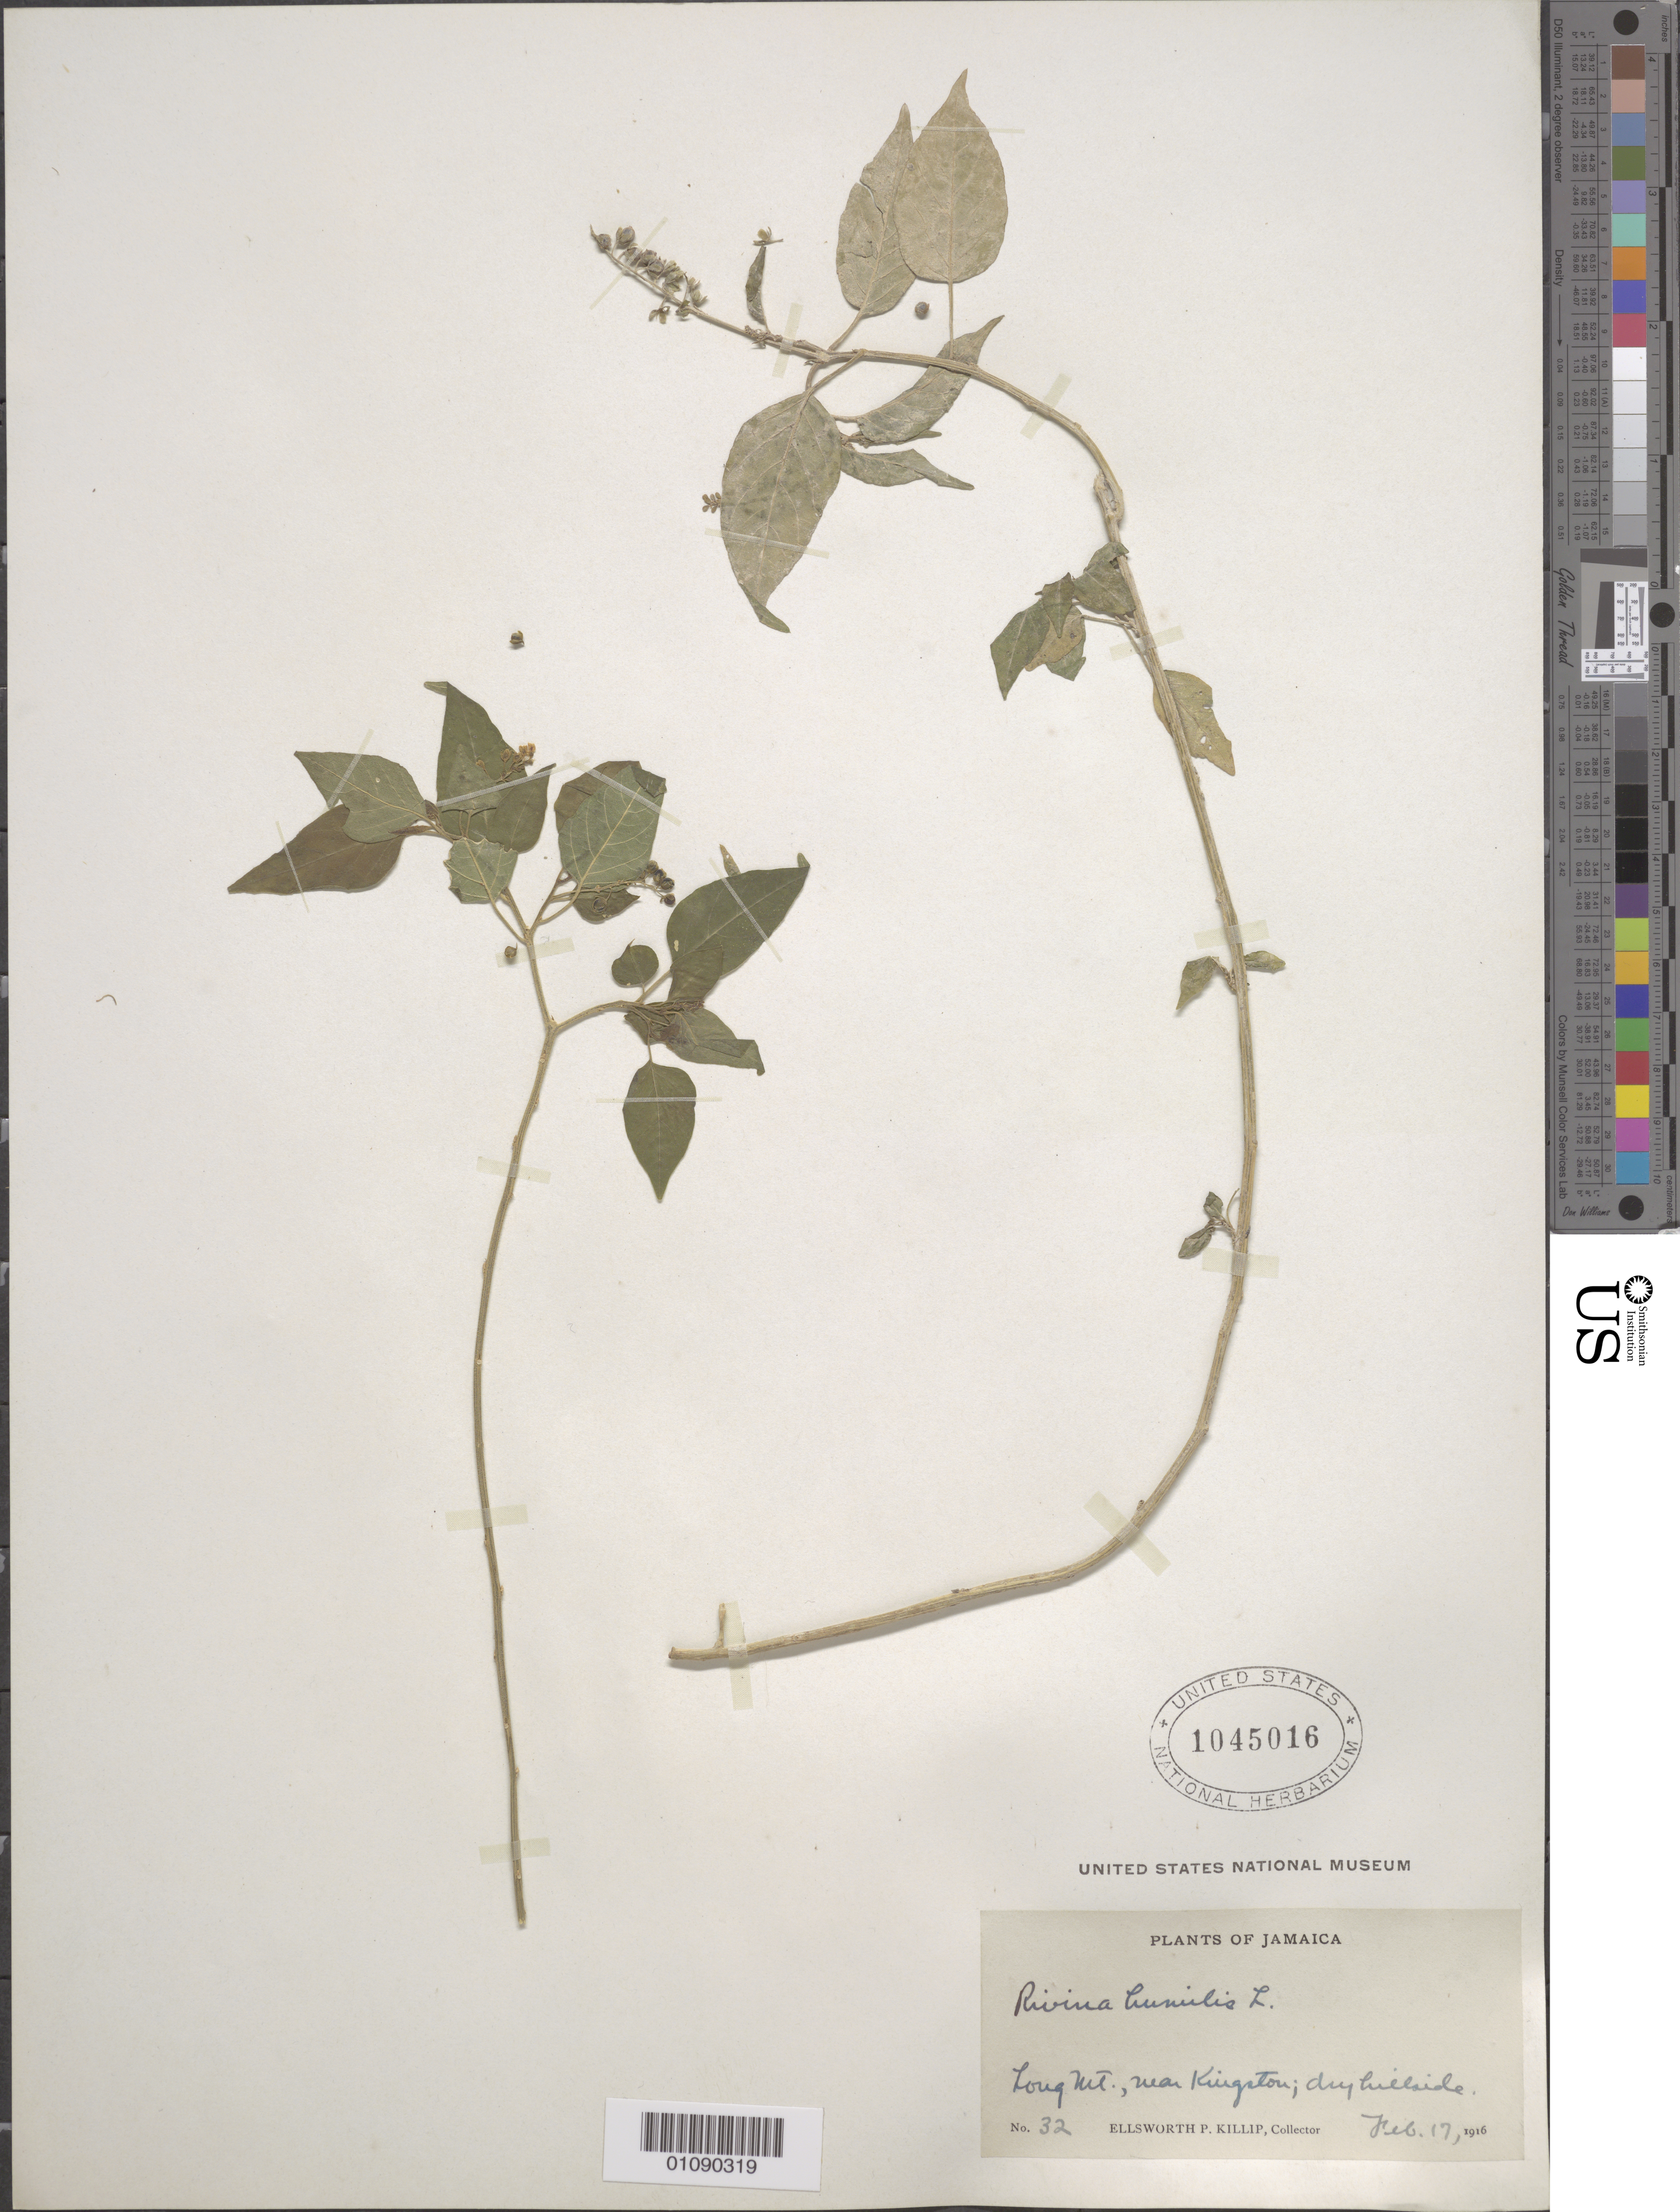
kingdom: Plantae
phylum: Tracheophyta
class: Magnoliopsida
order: Caryophyllales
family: Phytolaccaceae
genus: Rivina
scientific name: Rivina humilis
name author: L.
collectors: E. P. Killip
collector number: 32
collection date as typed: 17 Feb 1916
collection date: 1916-02-17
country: Jamaica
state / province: Kingston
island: Jamaica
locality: Long Mt., near Kingston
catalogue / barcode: US 1045016